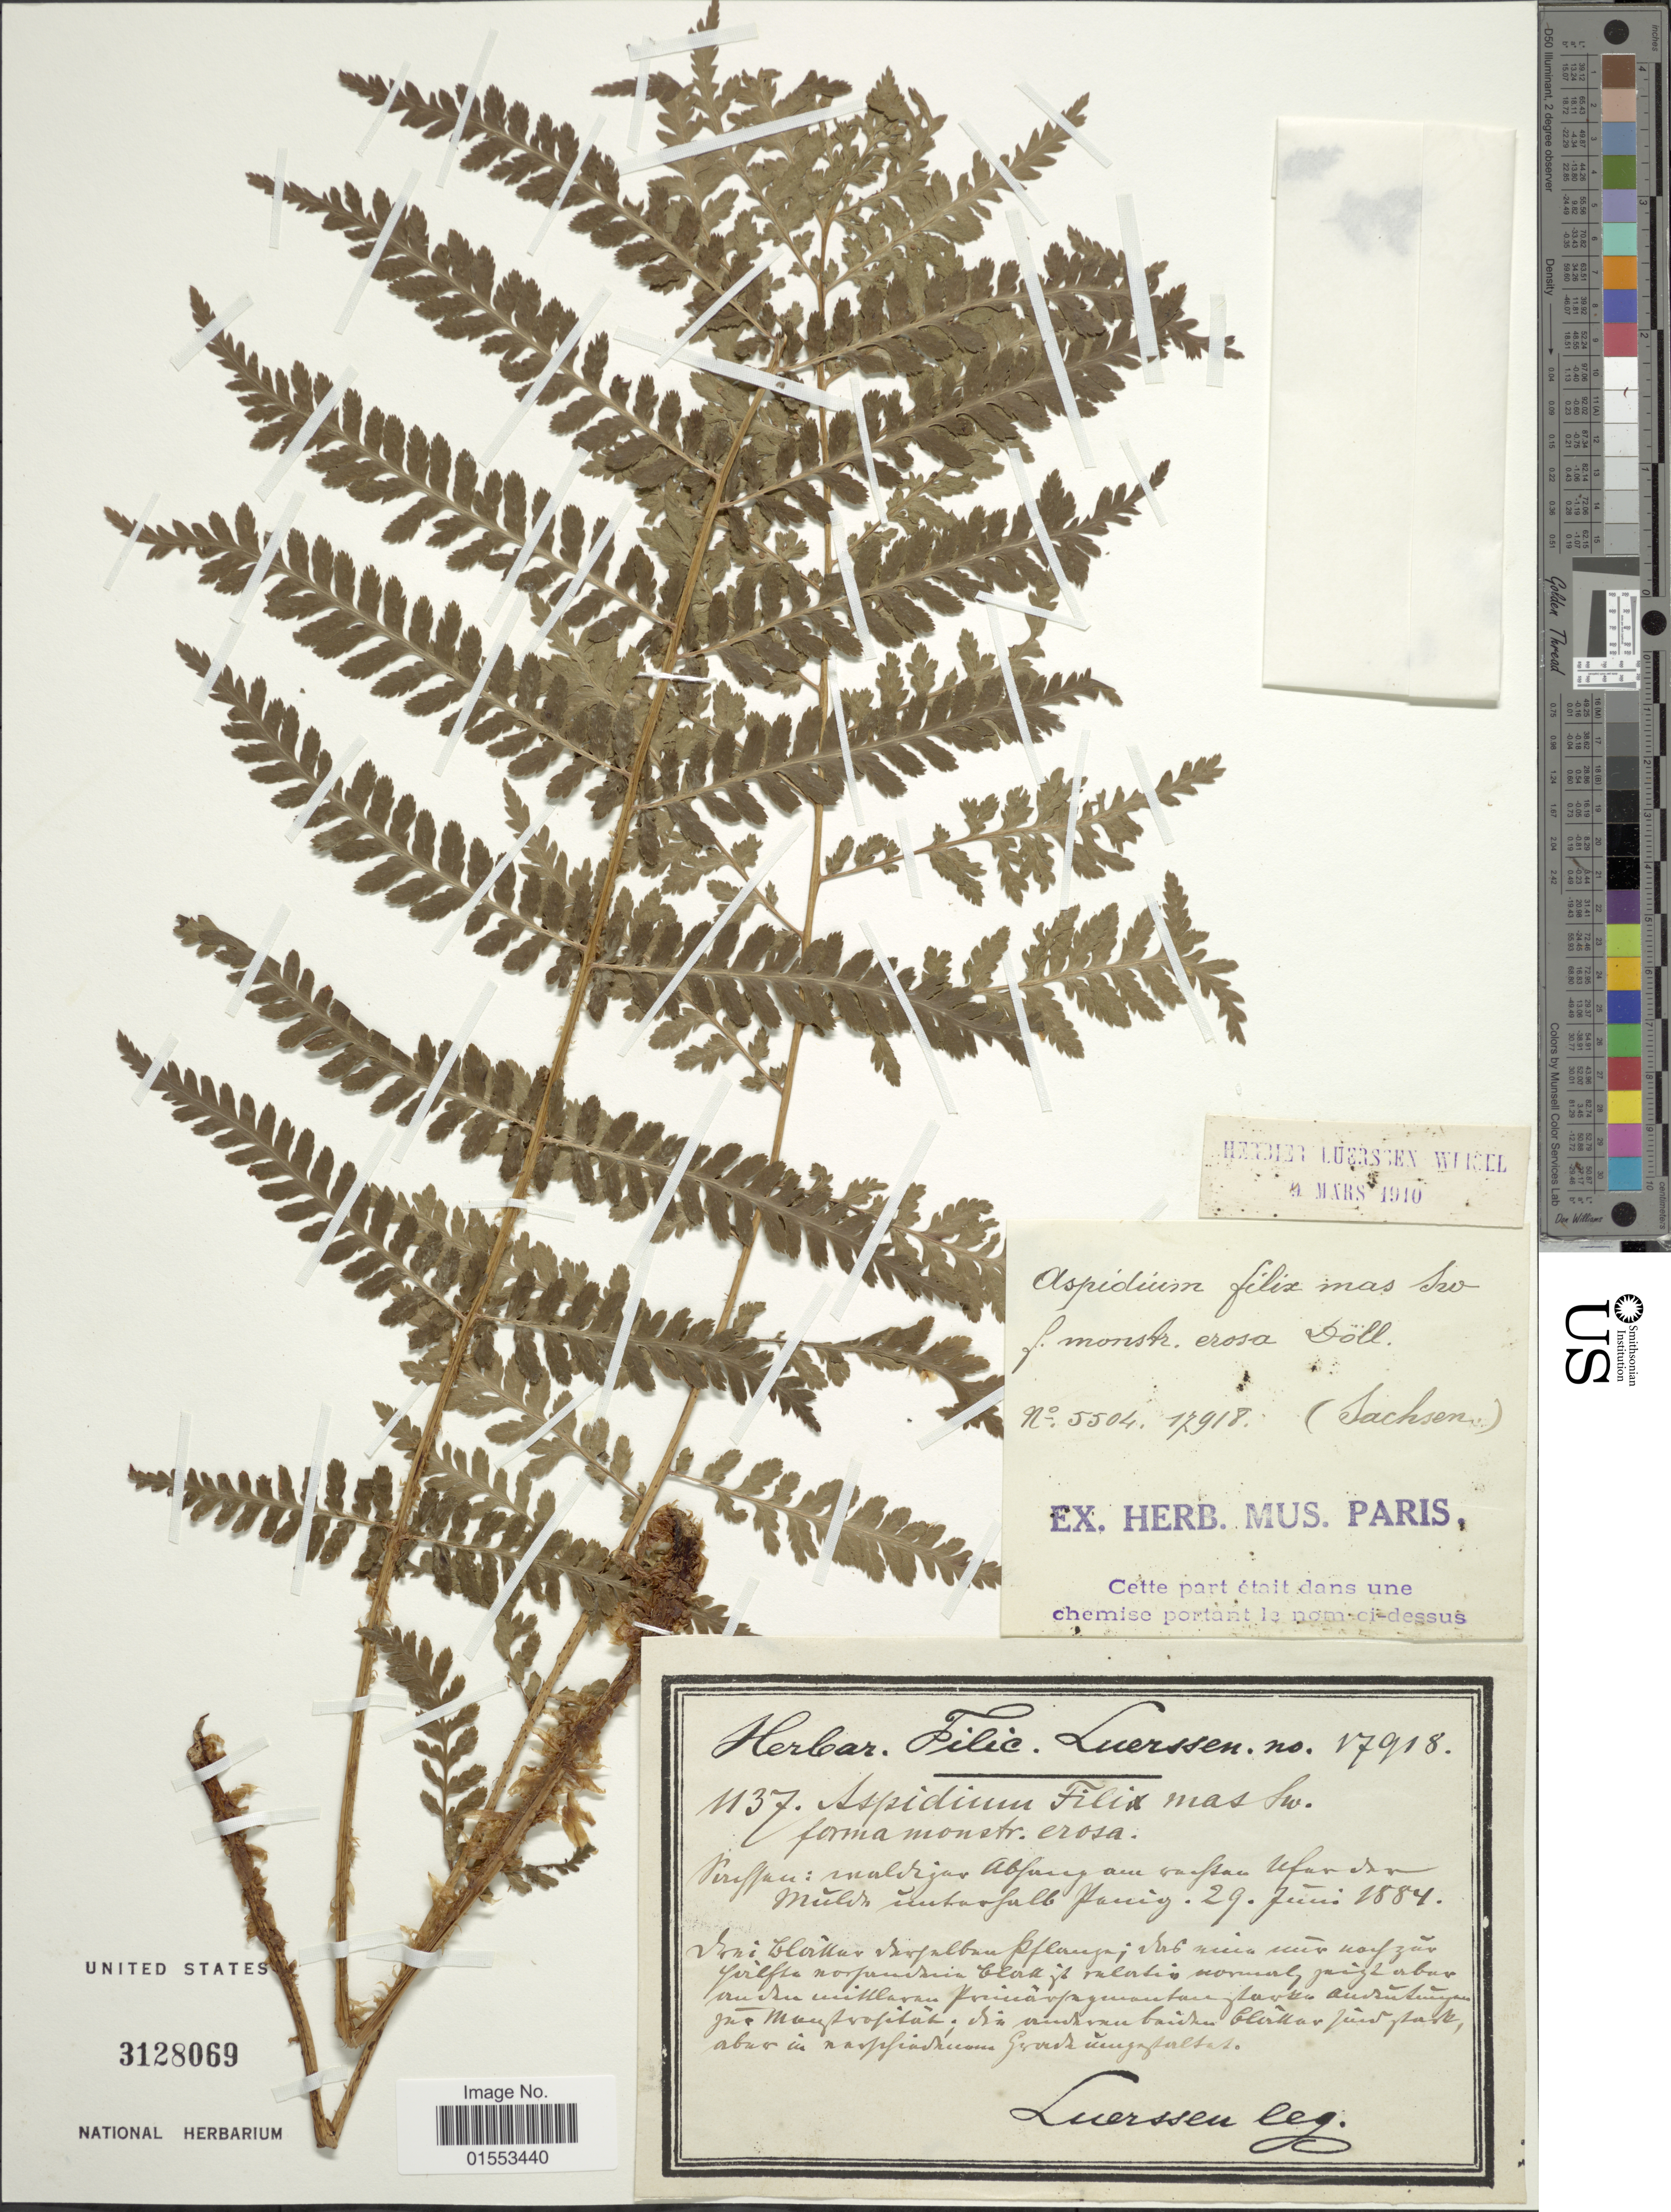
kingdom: Plantae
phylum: Tracheophyta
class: Polypodiopsida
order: Polypodiales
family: Dryopteridaceae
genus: Dryopteris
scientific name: Dryopteris filix-mas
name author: (L.) Schott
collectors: Luerssen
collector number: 17918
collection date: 1884-06-29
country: Germany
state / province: Sachsen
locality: Verifatau: wald[illegible text] abhang am [illegible text] Ufar[illegible text] Muld [illegible text].[interpreted]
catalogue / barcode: US 3128069